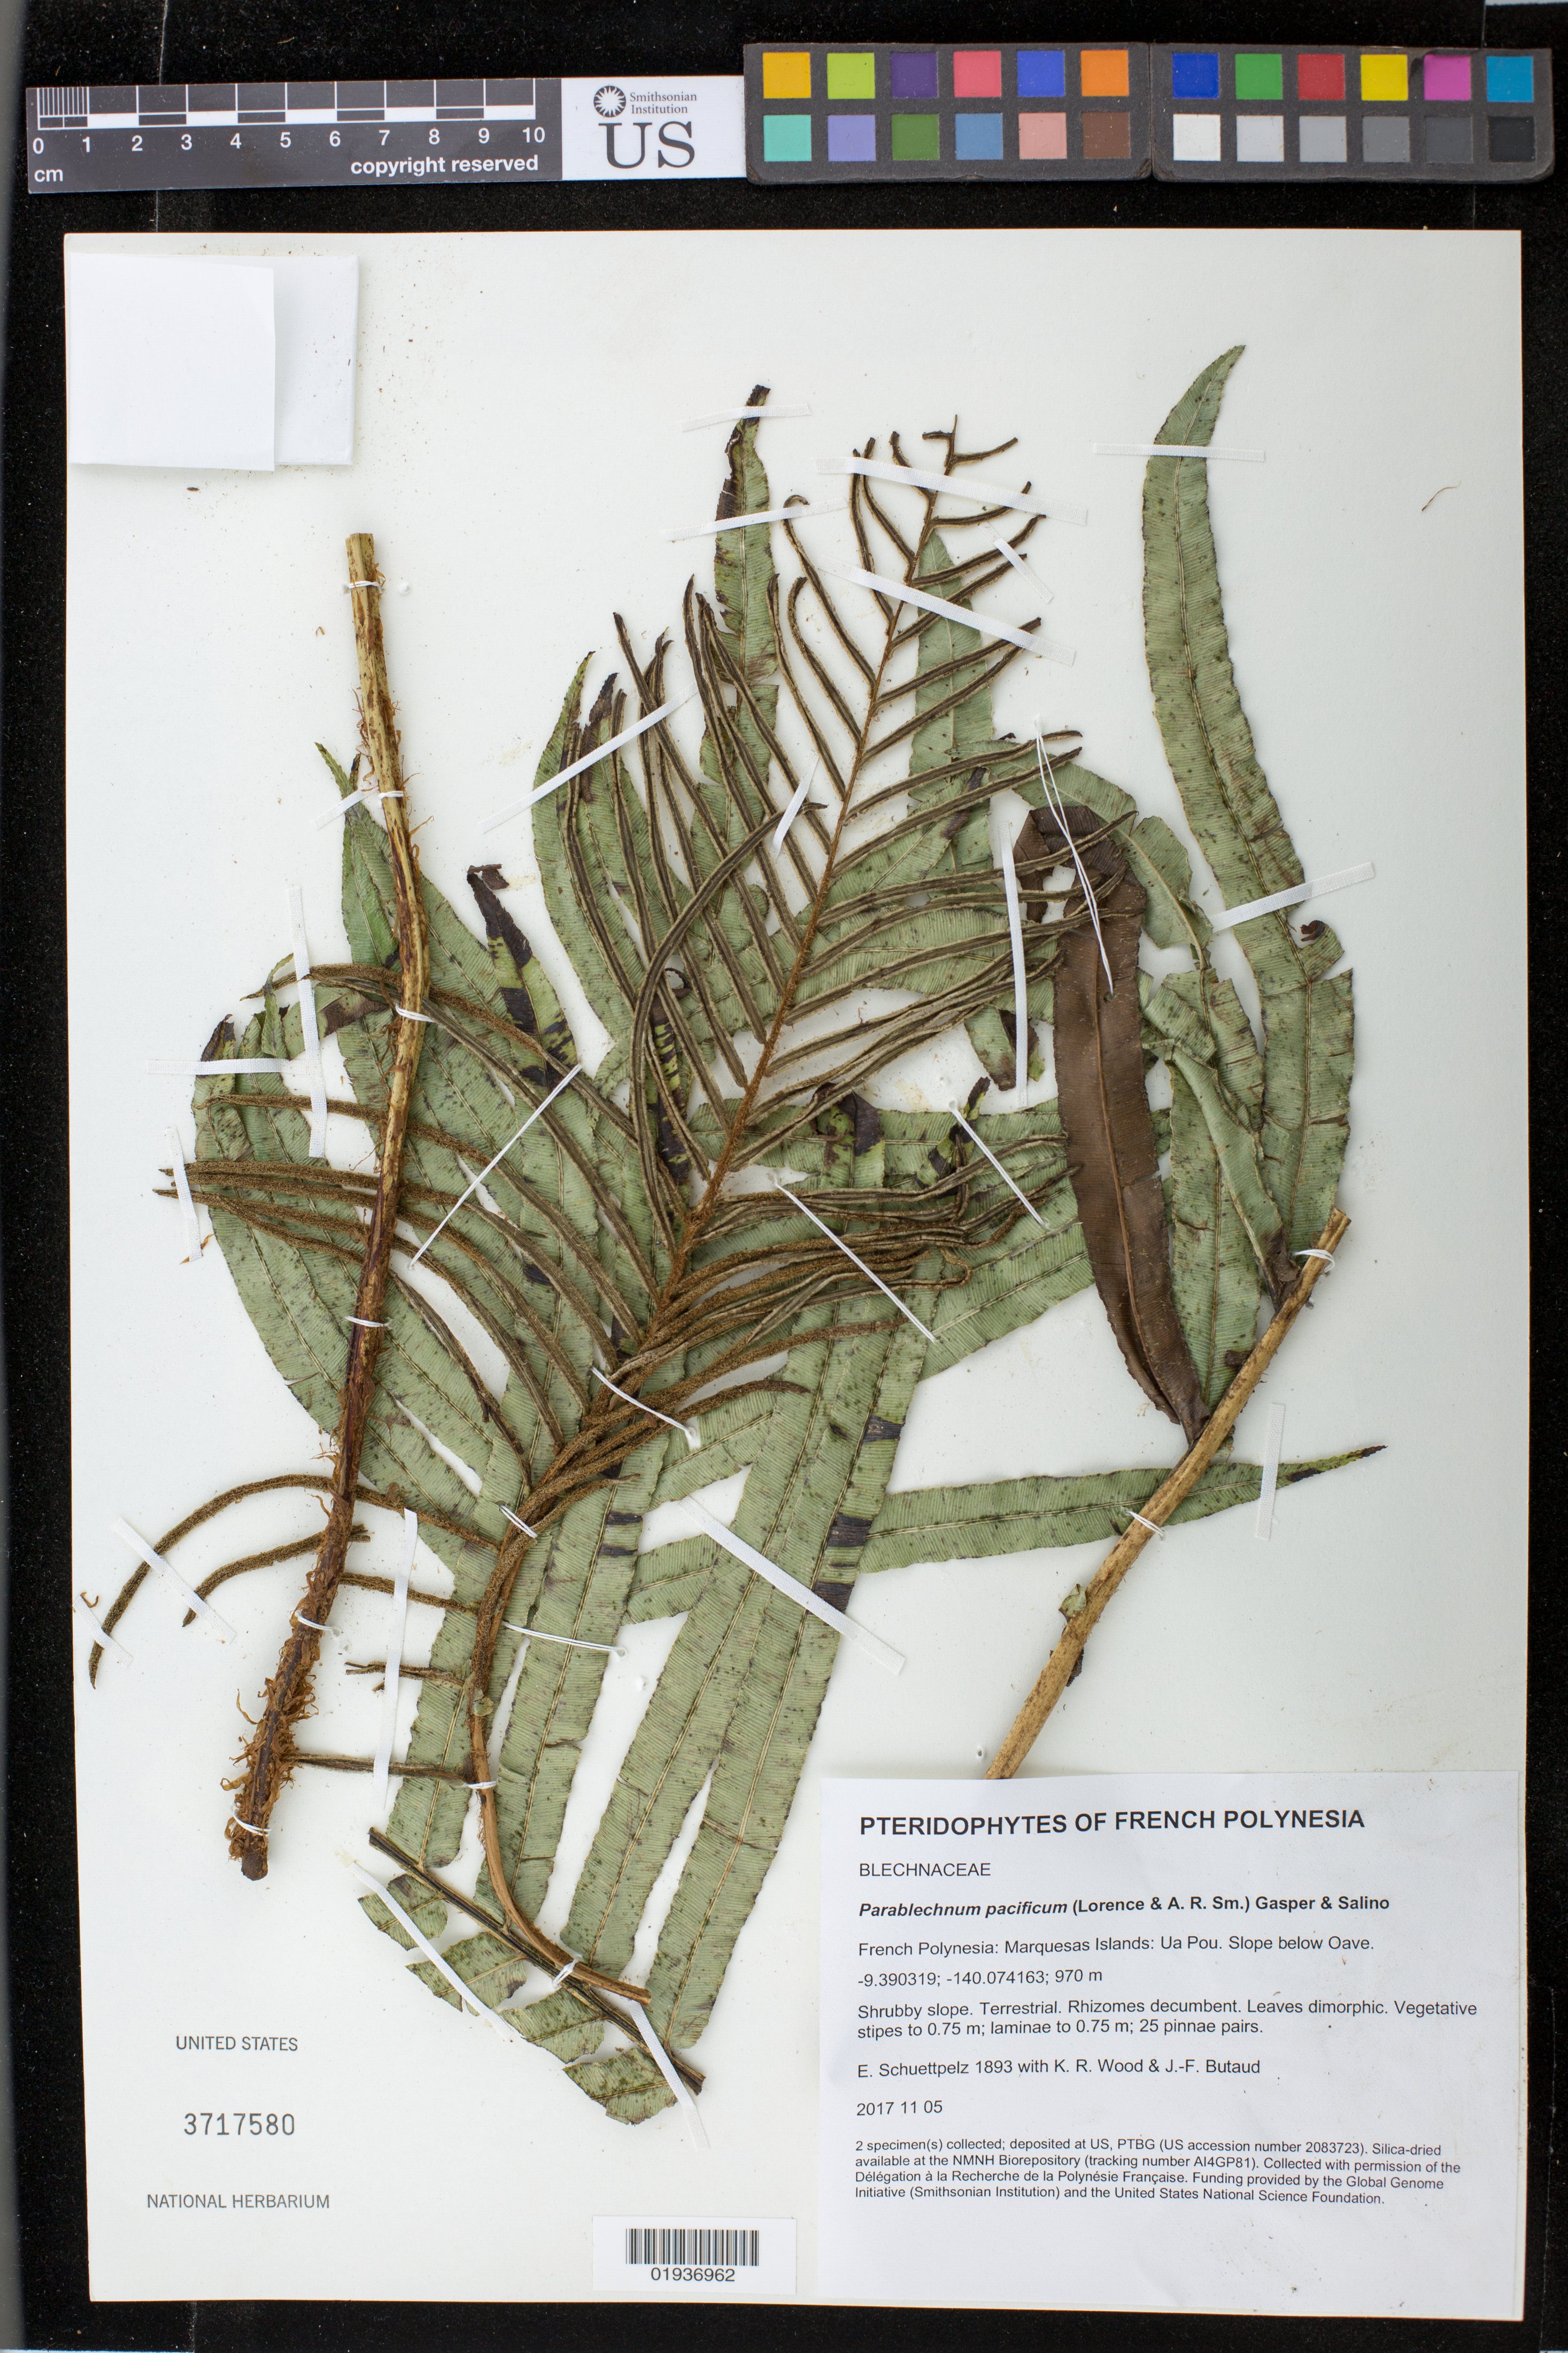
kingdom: Plantae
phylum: Tracheophyta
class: Polypodiopsida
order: Polypodiales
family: Blechnaceae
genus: Blechnum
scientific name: Blechnum pacificum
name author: Lorence & A.R. Sm.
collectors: E. Schuettpelz, K. R. Wood & J. -F. Butaud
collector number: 1893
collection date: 2017-11-05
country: French Polynesia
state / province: Marquesas Islands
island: Ua Pou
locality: Slope below Oave.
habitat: Shrubby slope.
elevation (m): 970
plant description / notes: Collected with permission of the Délégation à la Recherche de la Polynésie Française. Funding provided by the Global Genome Initiative (Smithsonian Institution) and the United States National Science Foundation. Silica dried tissue stored at AI4GP81 in the NMNH Biorepository, Smithsonian Institution.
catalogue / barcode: US 3717580